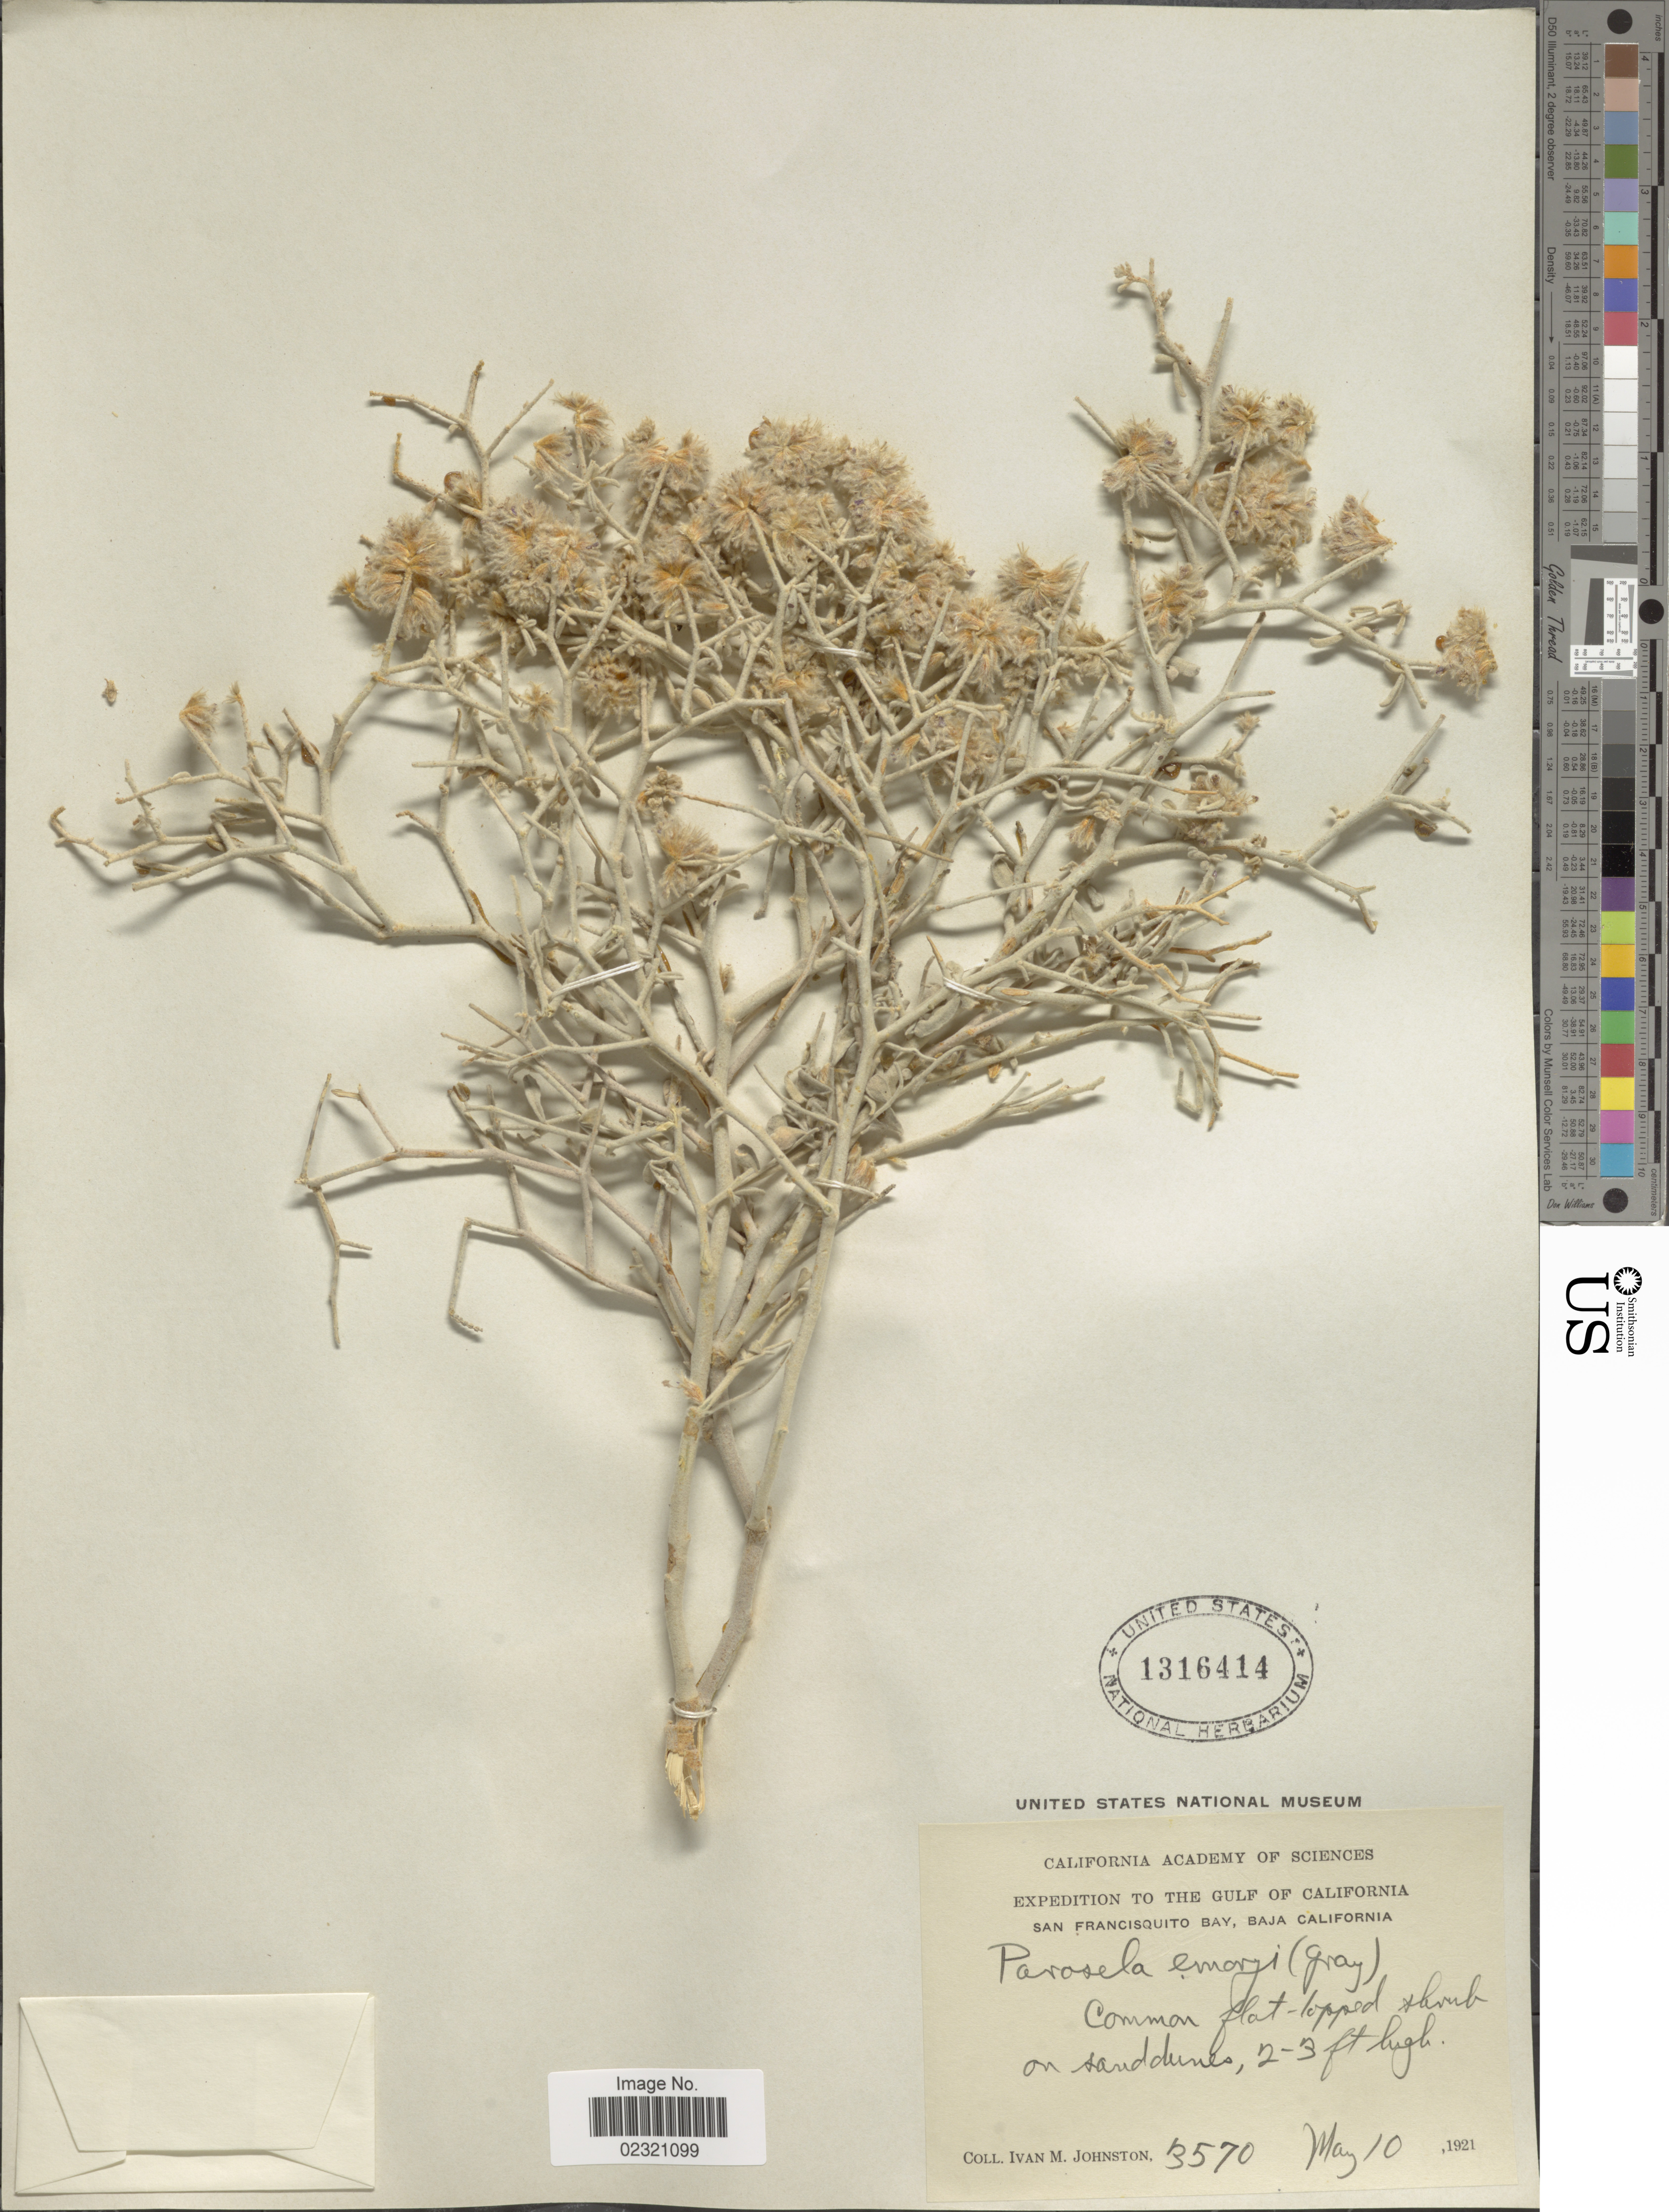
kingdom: Plantae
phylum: Tracheophyta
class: Magnoliopsida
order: Fabales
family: Fabaceae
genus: Psorothamnus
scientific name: Psorothamnus emoryi var. emoryi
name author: (A. Gray) Rydb.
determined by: Strong, M. T., (US), Smithsonian Institution - National Museum of Natural History (UNITED STATES)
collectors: I.M. Johnston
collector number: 3570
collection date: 1921-05-10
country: Mexico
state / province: Baja California Sur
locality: The Gulf of California, San Francisquito Bay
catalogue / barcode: US 1316414